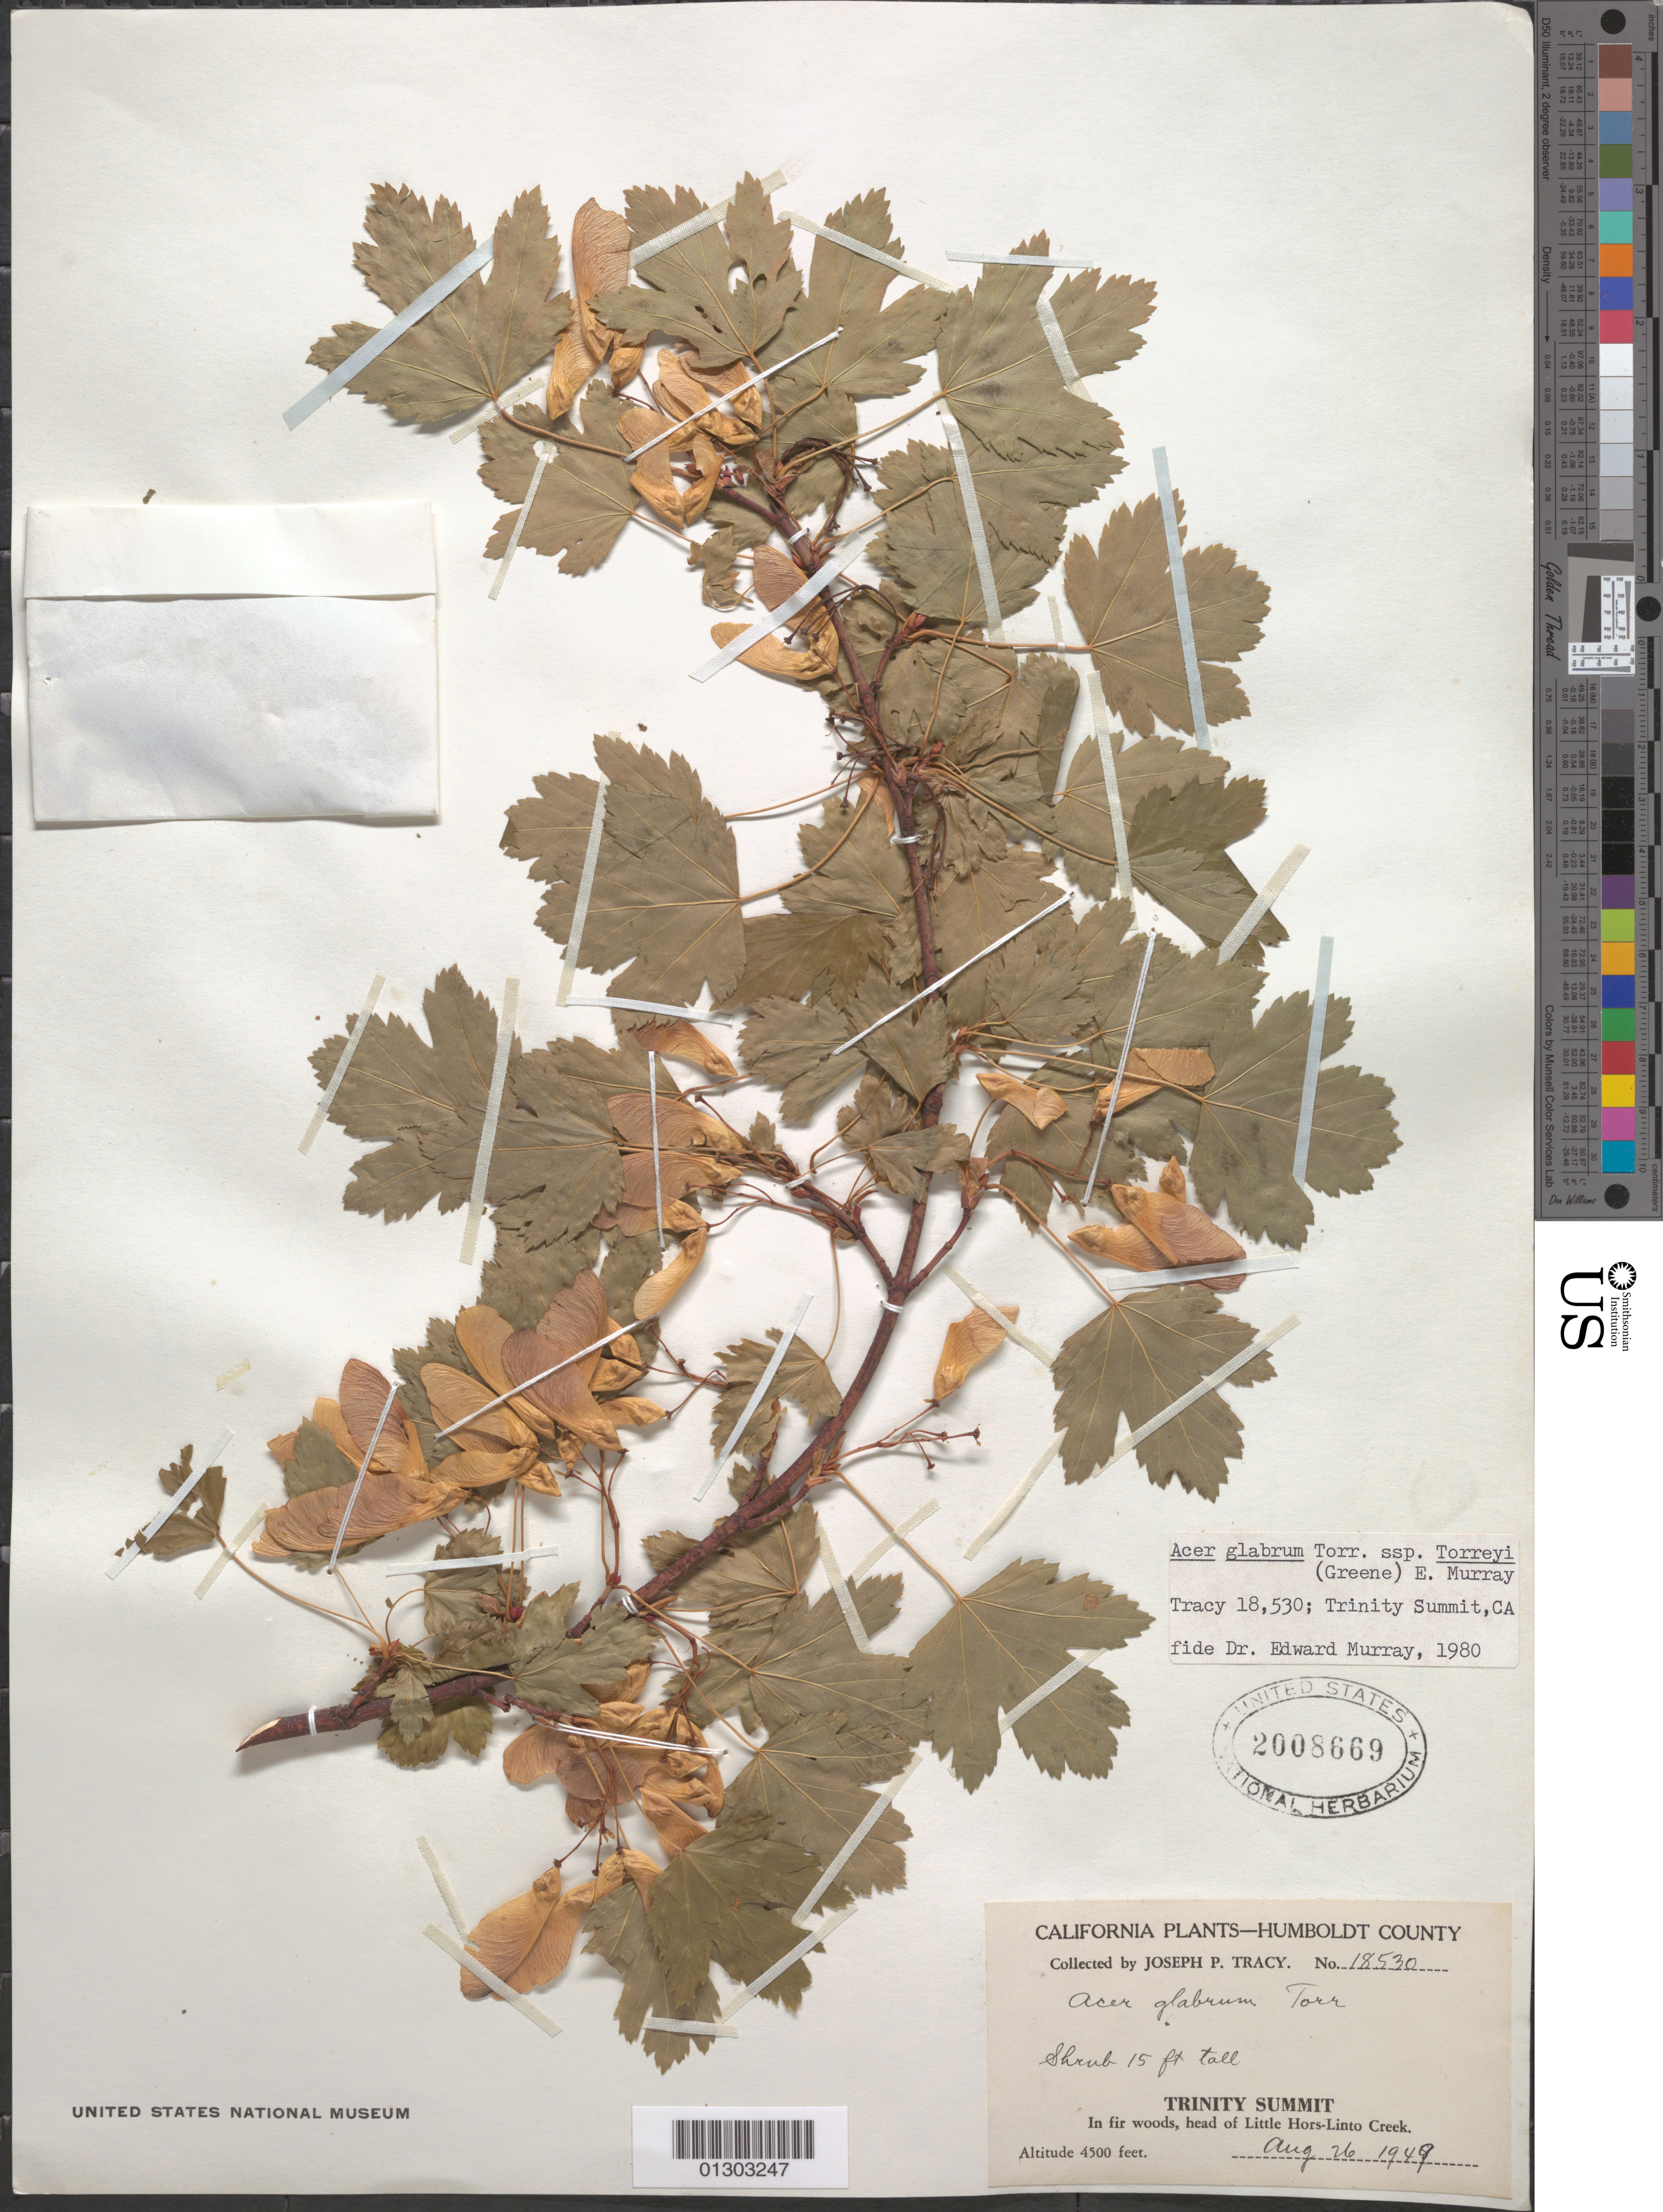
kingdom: Plantae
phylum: Tracheophyta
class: Magnoliopsida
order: Sapindales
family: Sapindaceae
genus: Acer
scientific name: Acer glabrum subsp. torreyi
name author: (Greene) A.E. Murray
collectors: J. Tracy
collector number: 18530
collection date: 1949-08-26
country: United States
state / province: California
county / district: Humboldt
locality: Humboldt County, Trinity Summit, head of Little Hors-Linto Creek,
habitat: In fir woods.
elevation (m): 1372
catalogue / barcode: US 2008669